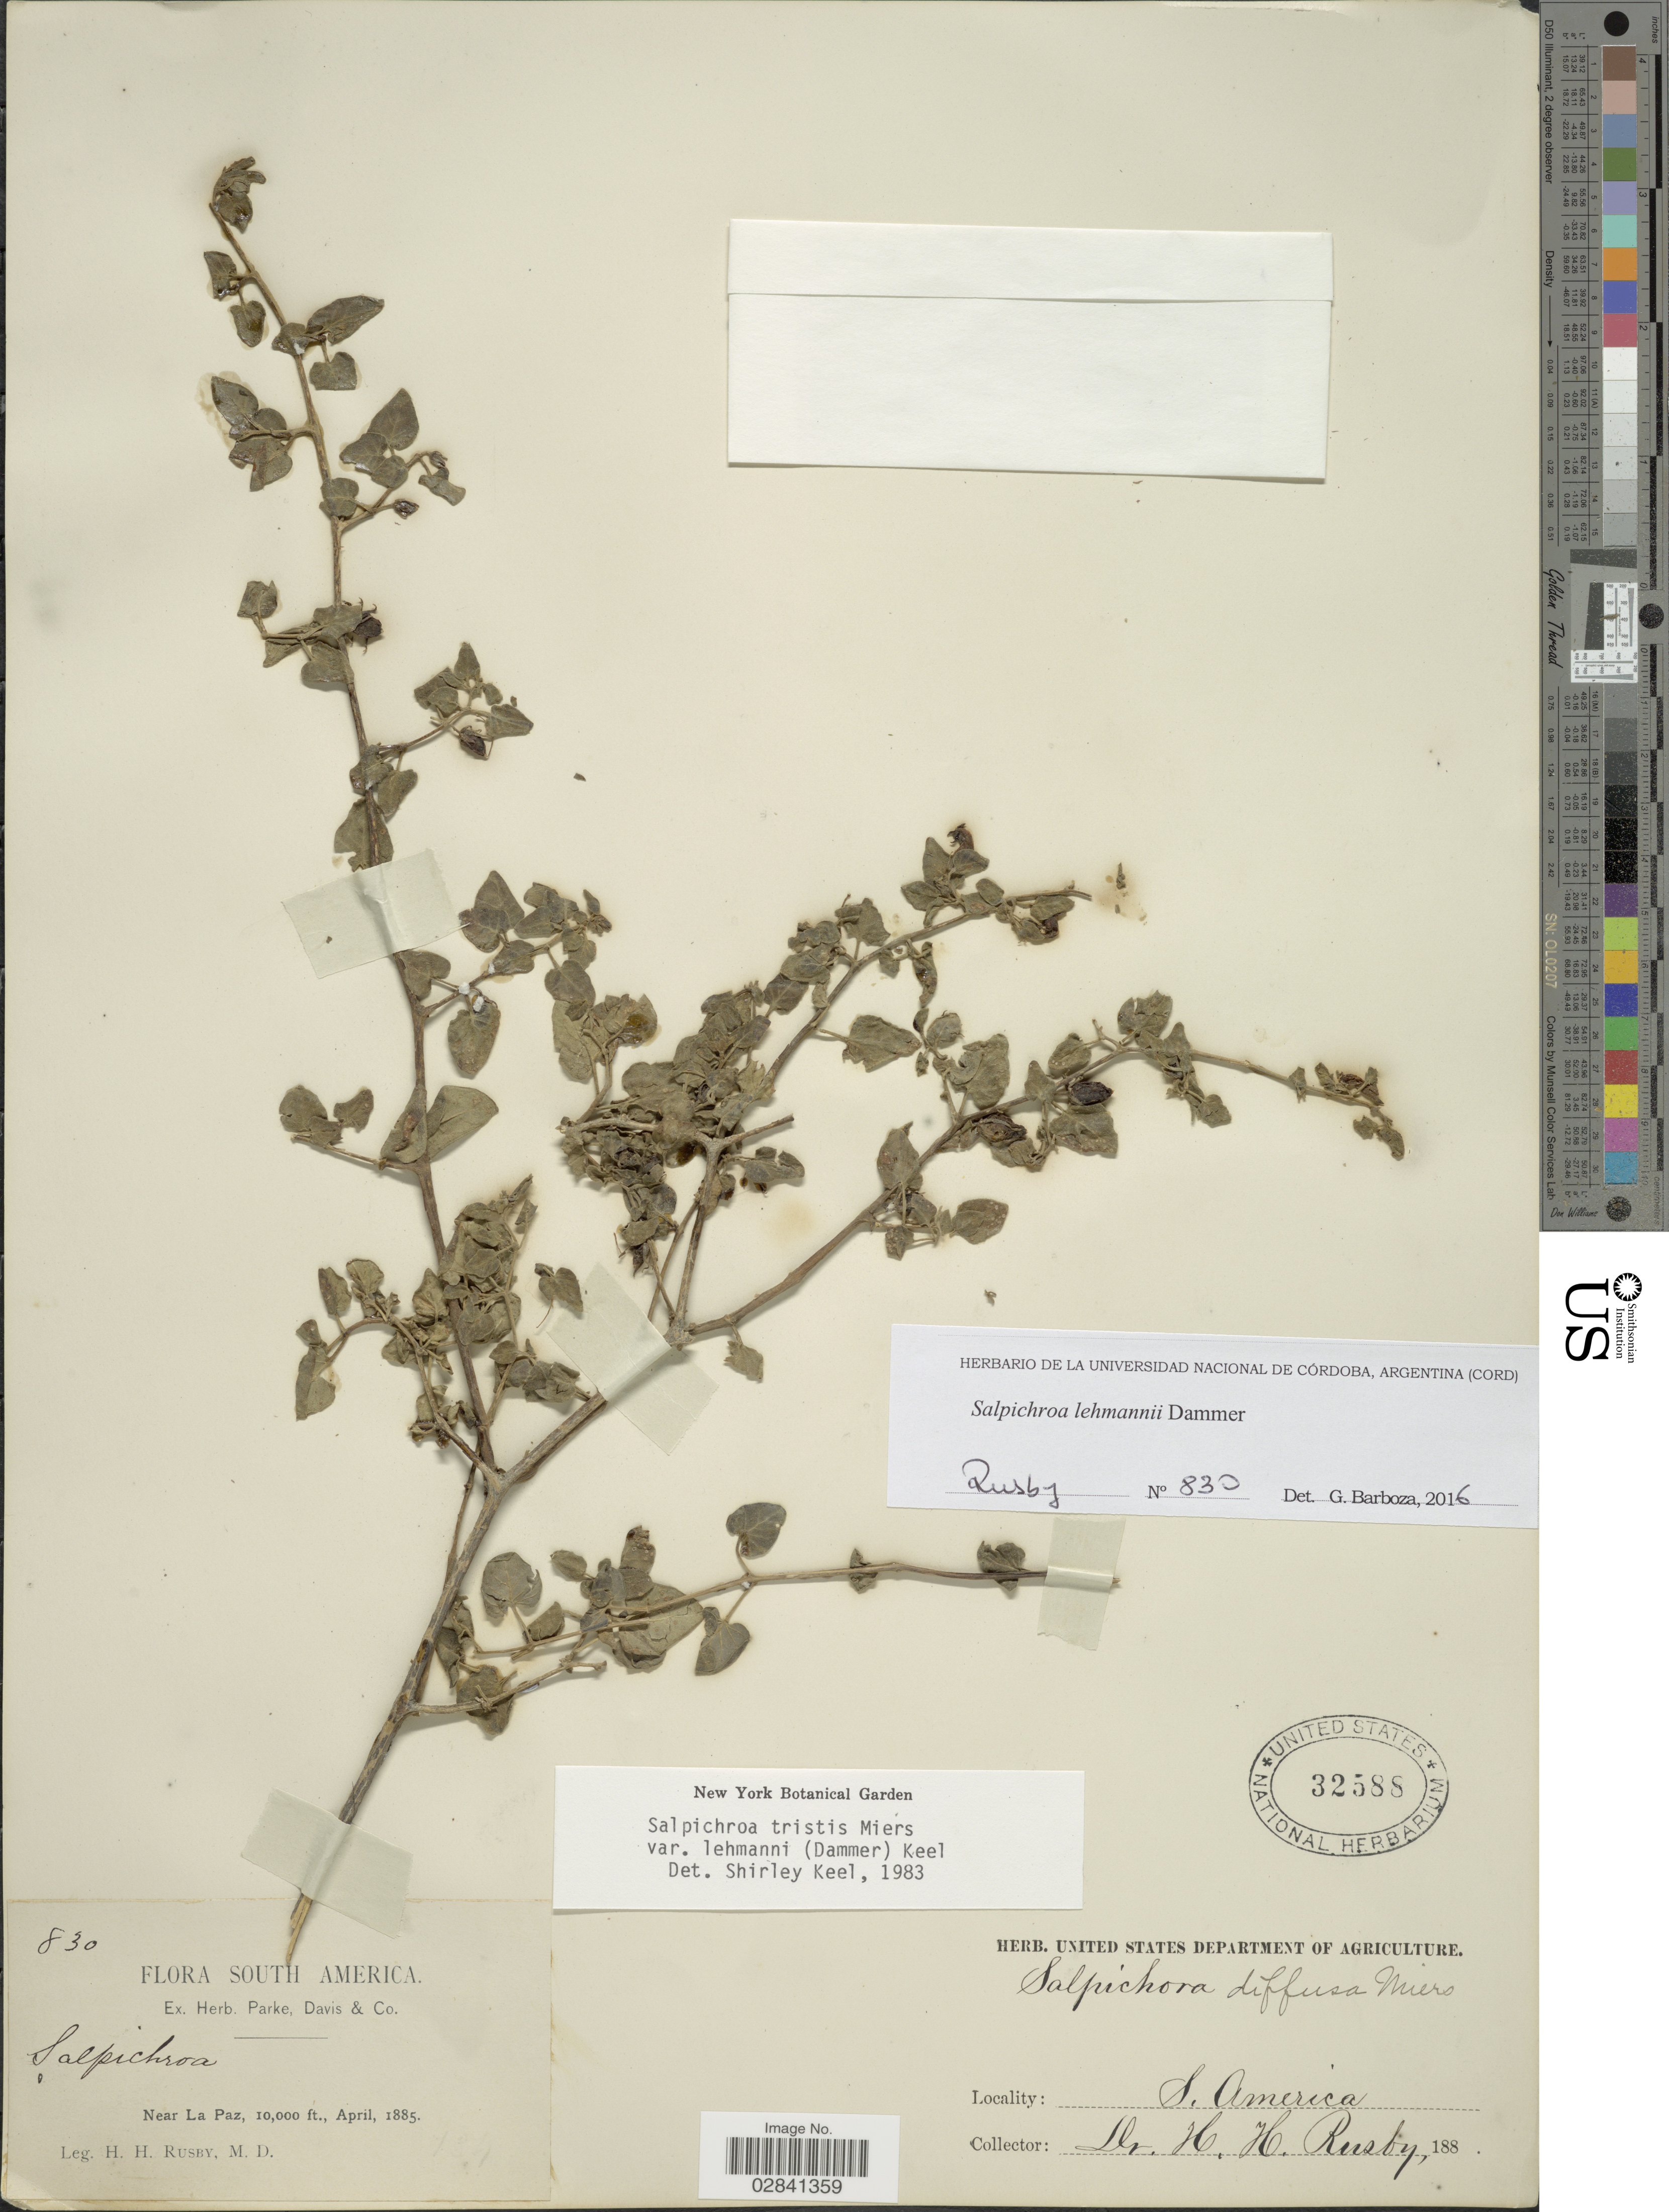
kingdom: Plantae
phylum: Tracheophyta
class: Magnoliopsida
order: Solanales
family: Solanaceae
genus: Salpichroa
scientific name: Salpichroa tristis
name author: Walp.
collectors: H. H. Rusby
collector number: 830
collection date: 1885-04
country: Bolivia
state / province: La Paz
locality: Near La Paz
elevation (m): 3048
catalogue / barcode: US 32588